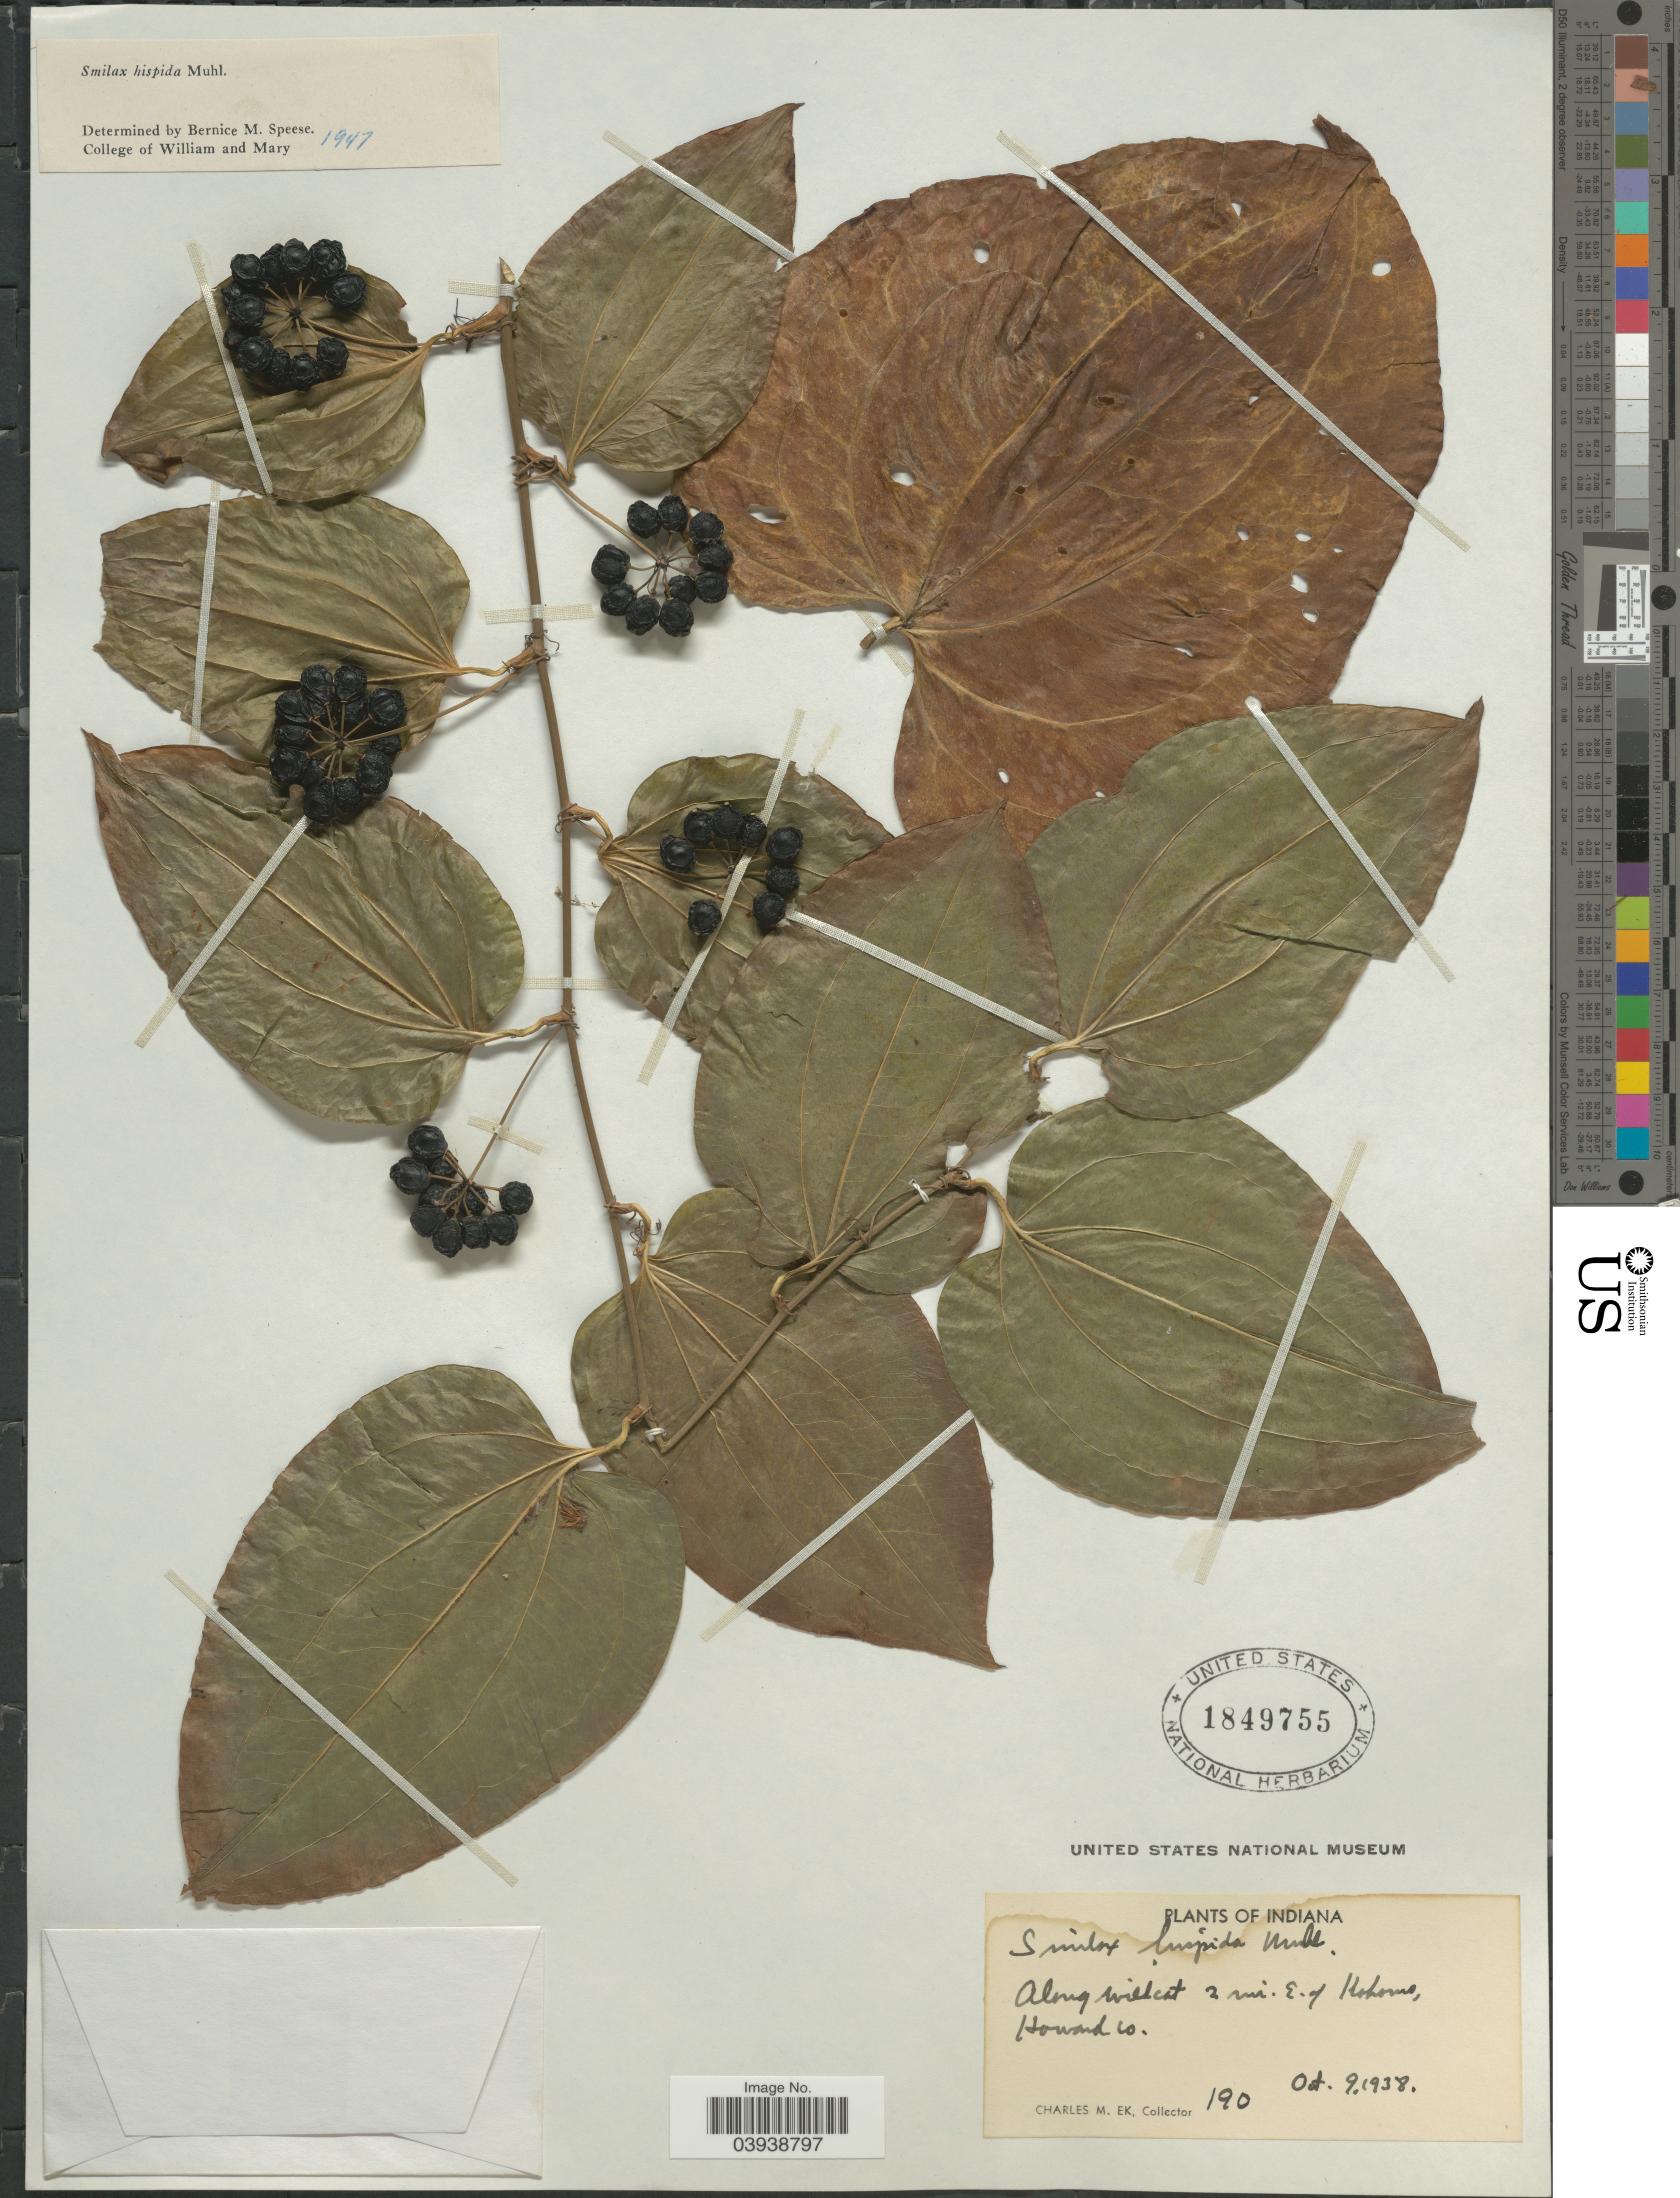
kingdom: Plantae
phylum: Tracheophyta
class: Liliopsida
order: Liliales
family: Smilacaceae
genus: Smilax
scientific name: Smilax hispida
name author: Raf.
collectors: C. Ek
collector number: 190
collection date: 1938-10-09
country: United States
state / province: Indiana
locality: Along Wildcat 2 mi. E. of Kokomo, Howard Co.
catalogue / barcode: US 1849755